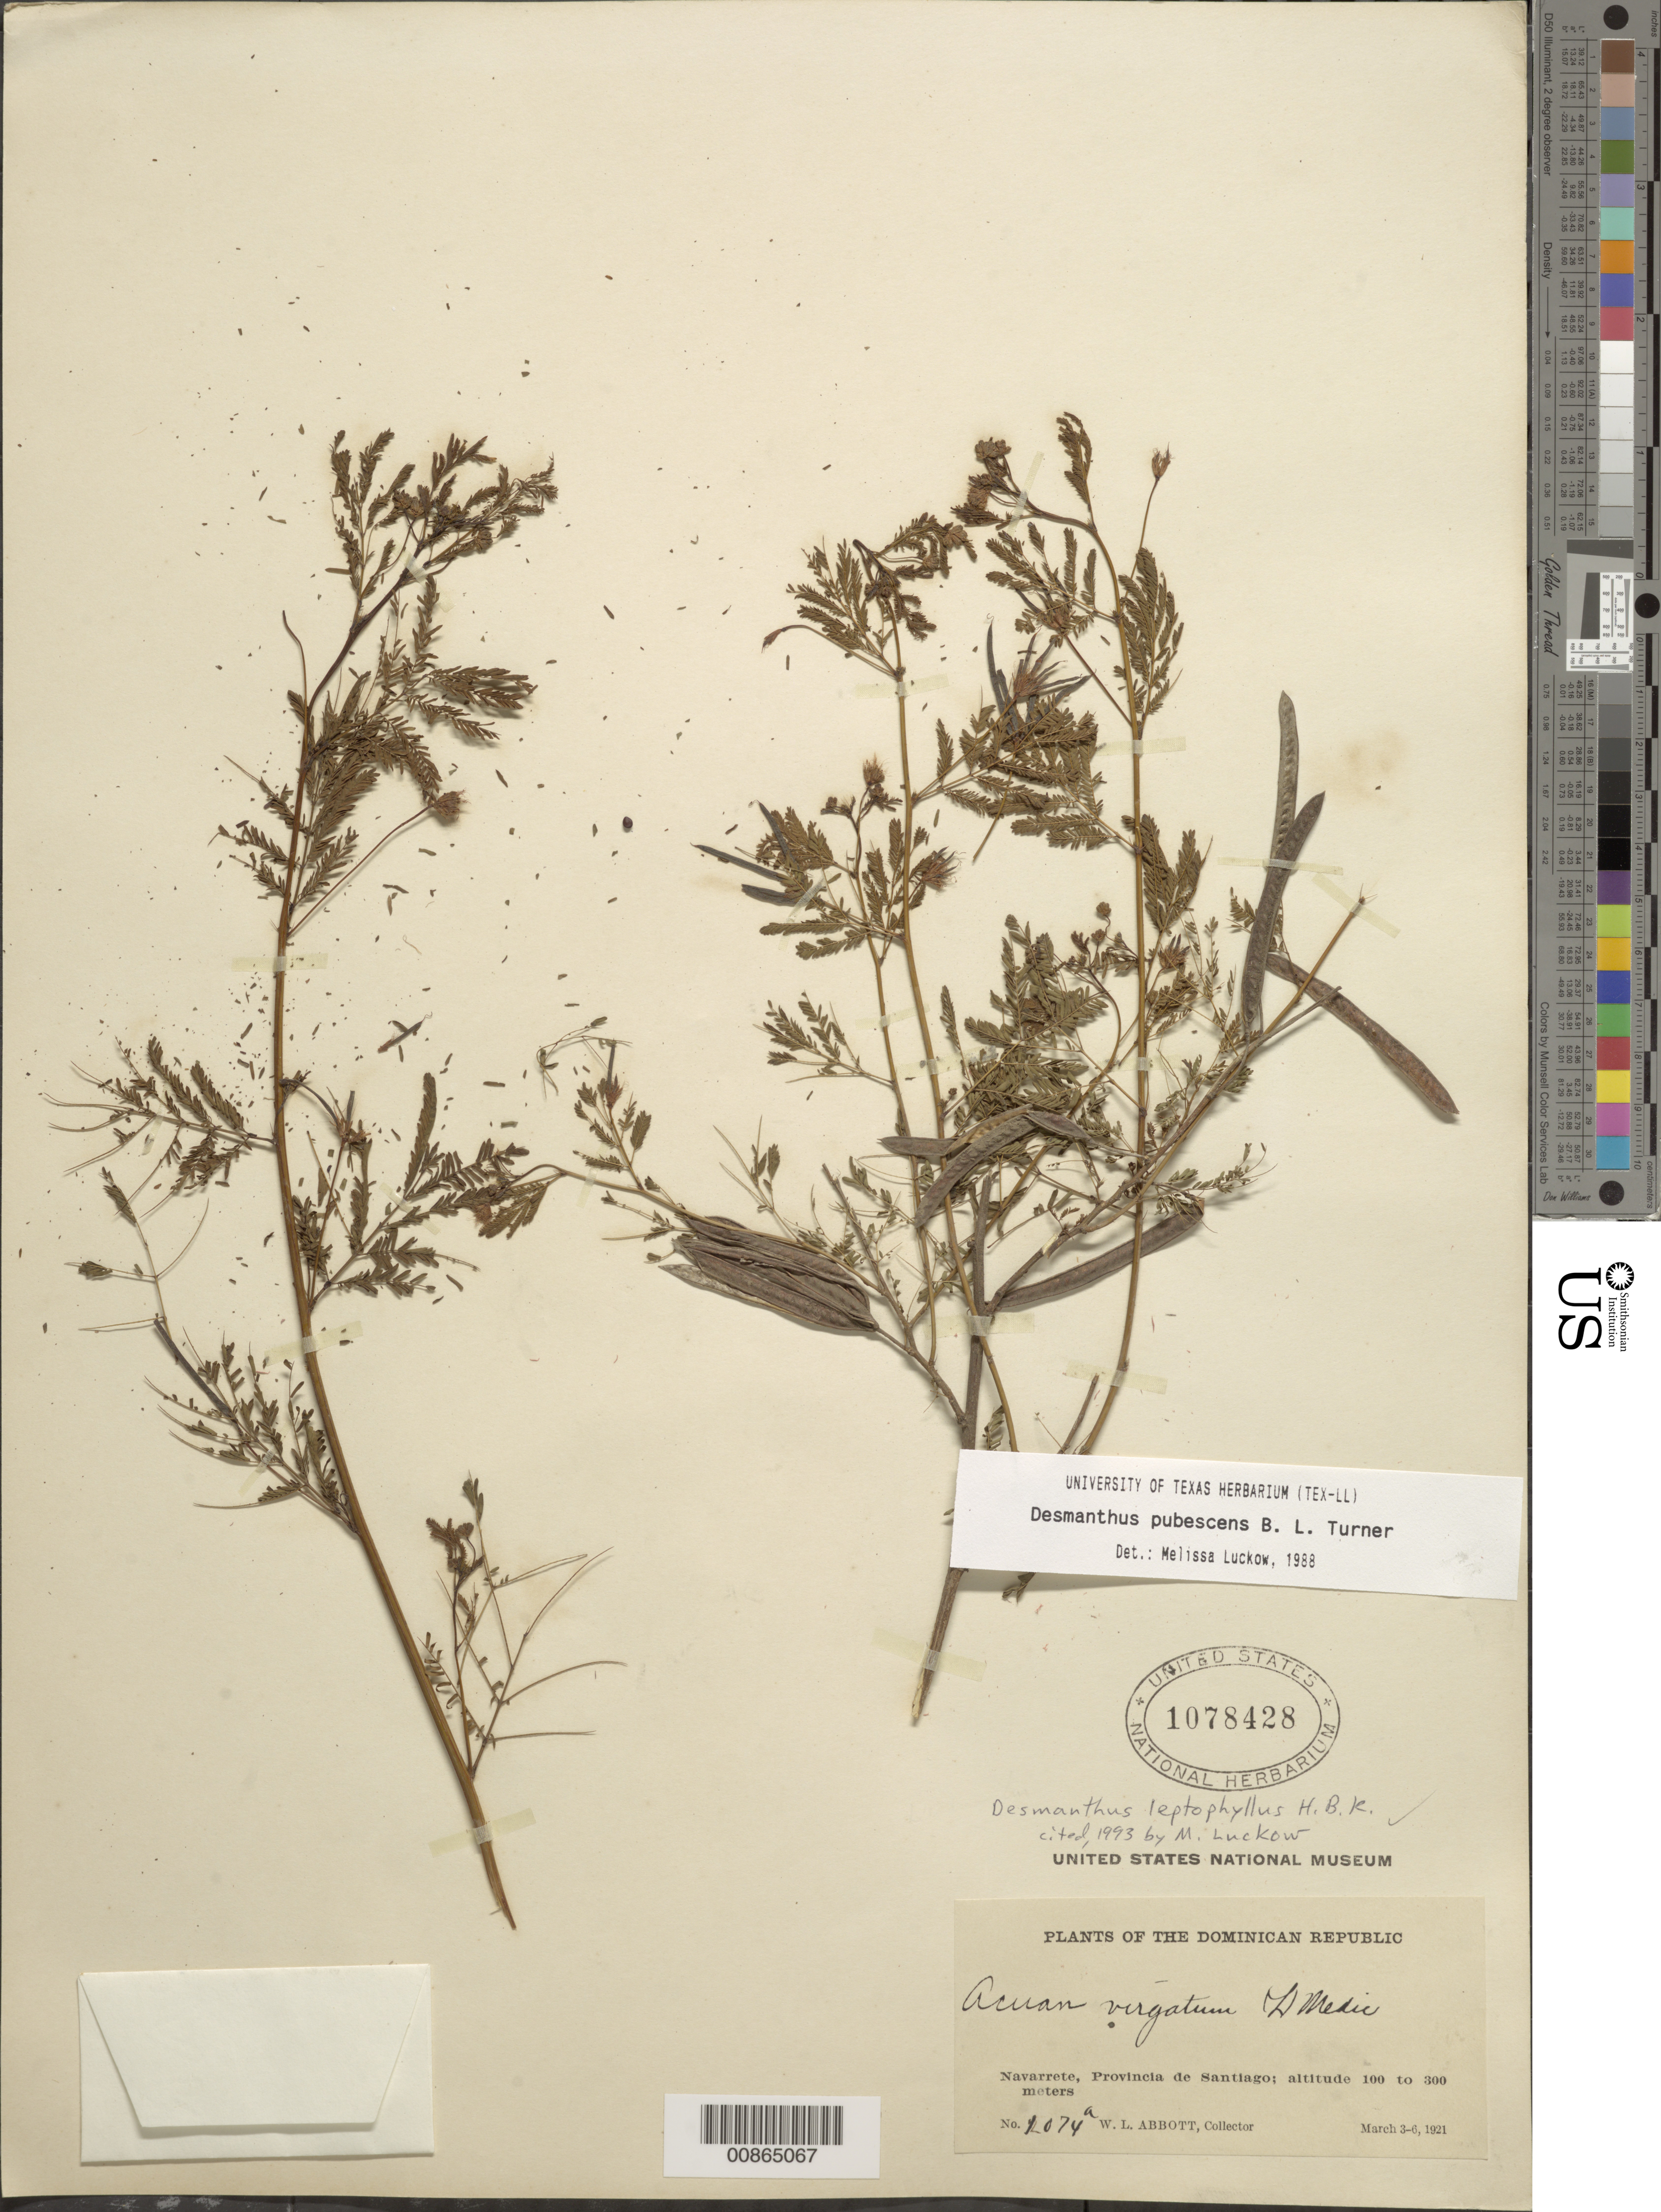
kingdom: Plantae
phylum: Tracheophyta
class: Magnoliopsida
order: Fabales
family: Fabaceae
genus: Desmanthus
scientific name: Desmanthus leptophyllus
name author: Kunth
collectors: W. L. Abbott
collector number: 1074a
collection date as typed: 03 Mar 1921 to 06 Mar 1921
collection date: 1921-03-03/1921-03-06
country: Dominican Republic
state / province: Santiago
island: Hispaniola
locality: Navarrete.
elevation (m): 100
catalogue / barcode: US 1078428